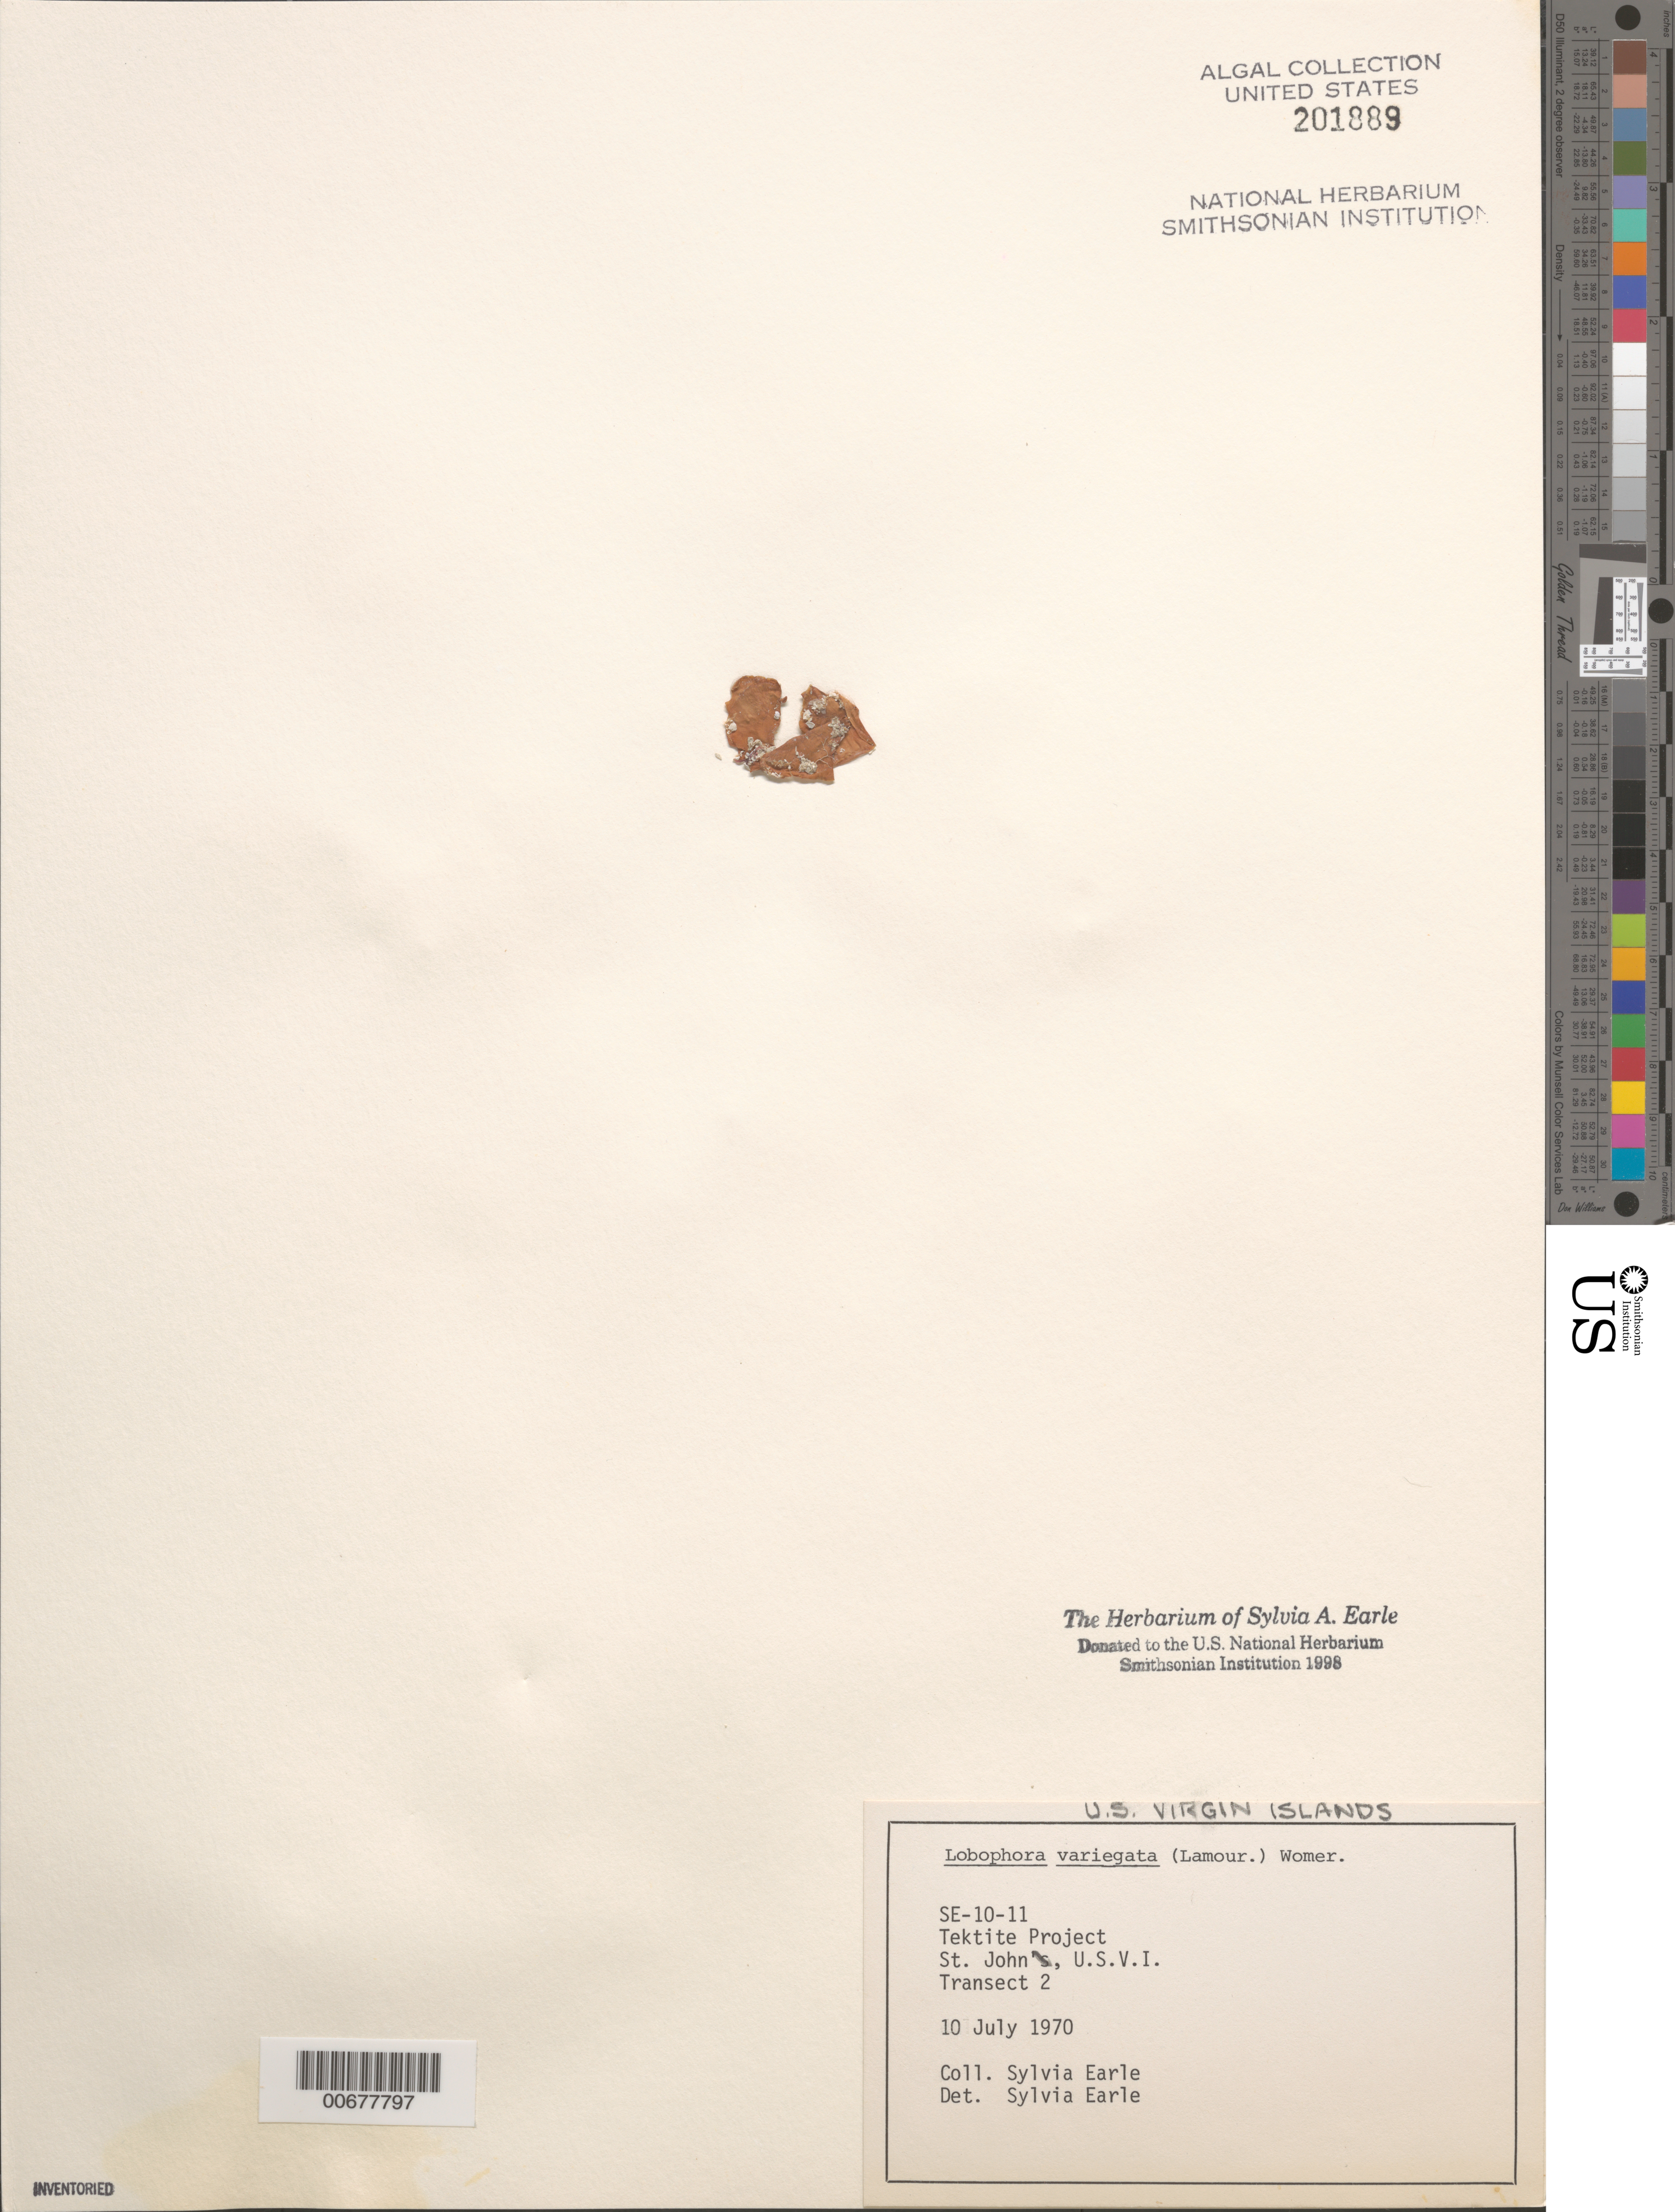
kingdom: Chromista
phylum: Ochrophyta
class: Phaeophyceae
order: Dictyotales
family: Dictyotaceae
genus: Lobophora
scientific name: Lobophora variegata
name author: (J.V.Lamouroux) Womersley & E.C. Oliveira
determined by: Earle, S. A.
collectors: S. A. Earle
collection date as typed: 10 Jul 1970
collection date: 1970-07-10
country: U.S. Virgin Islands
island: St. John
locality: Tektite Project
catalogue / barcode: US 201889